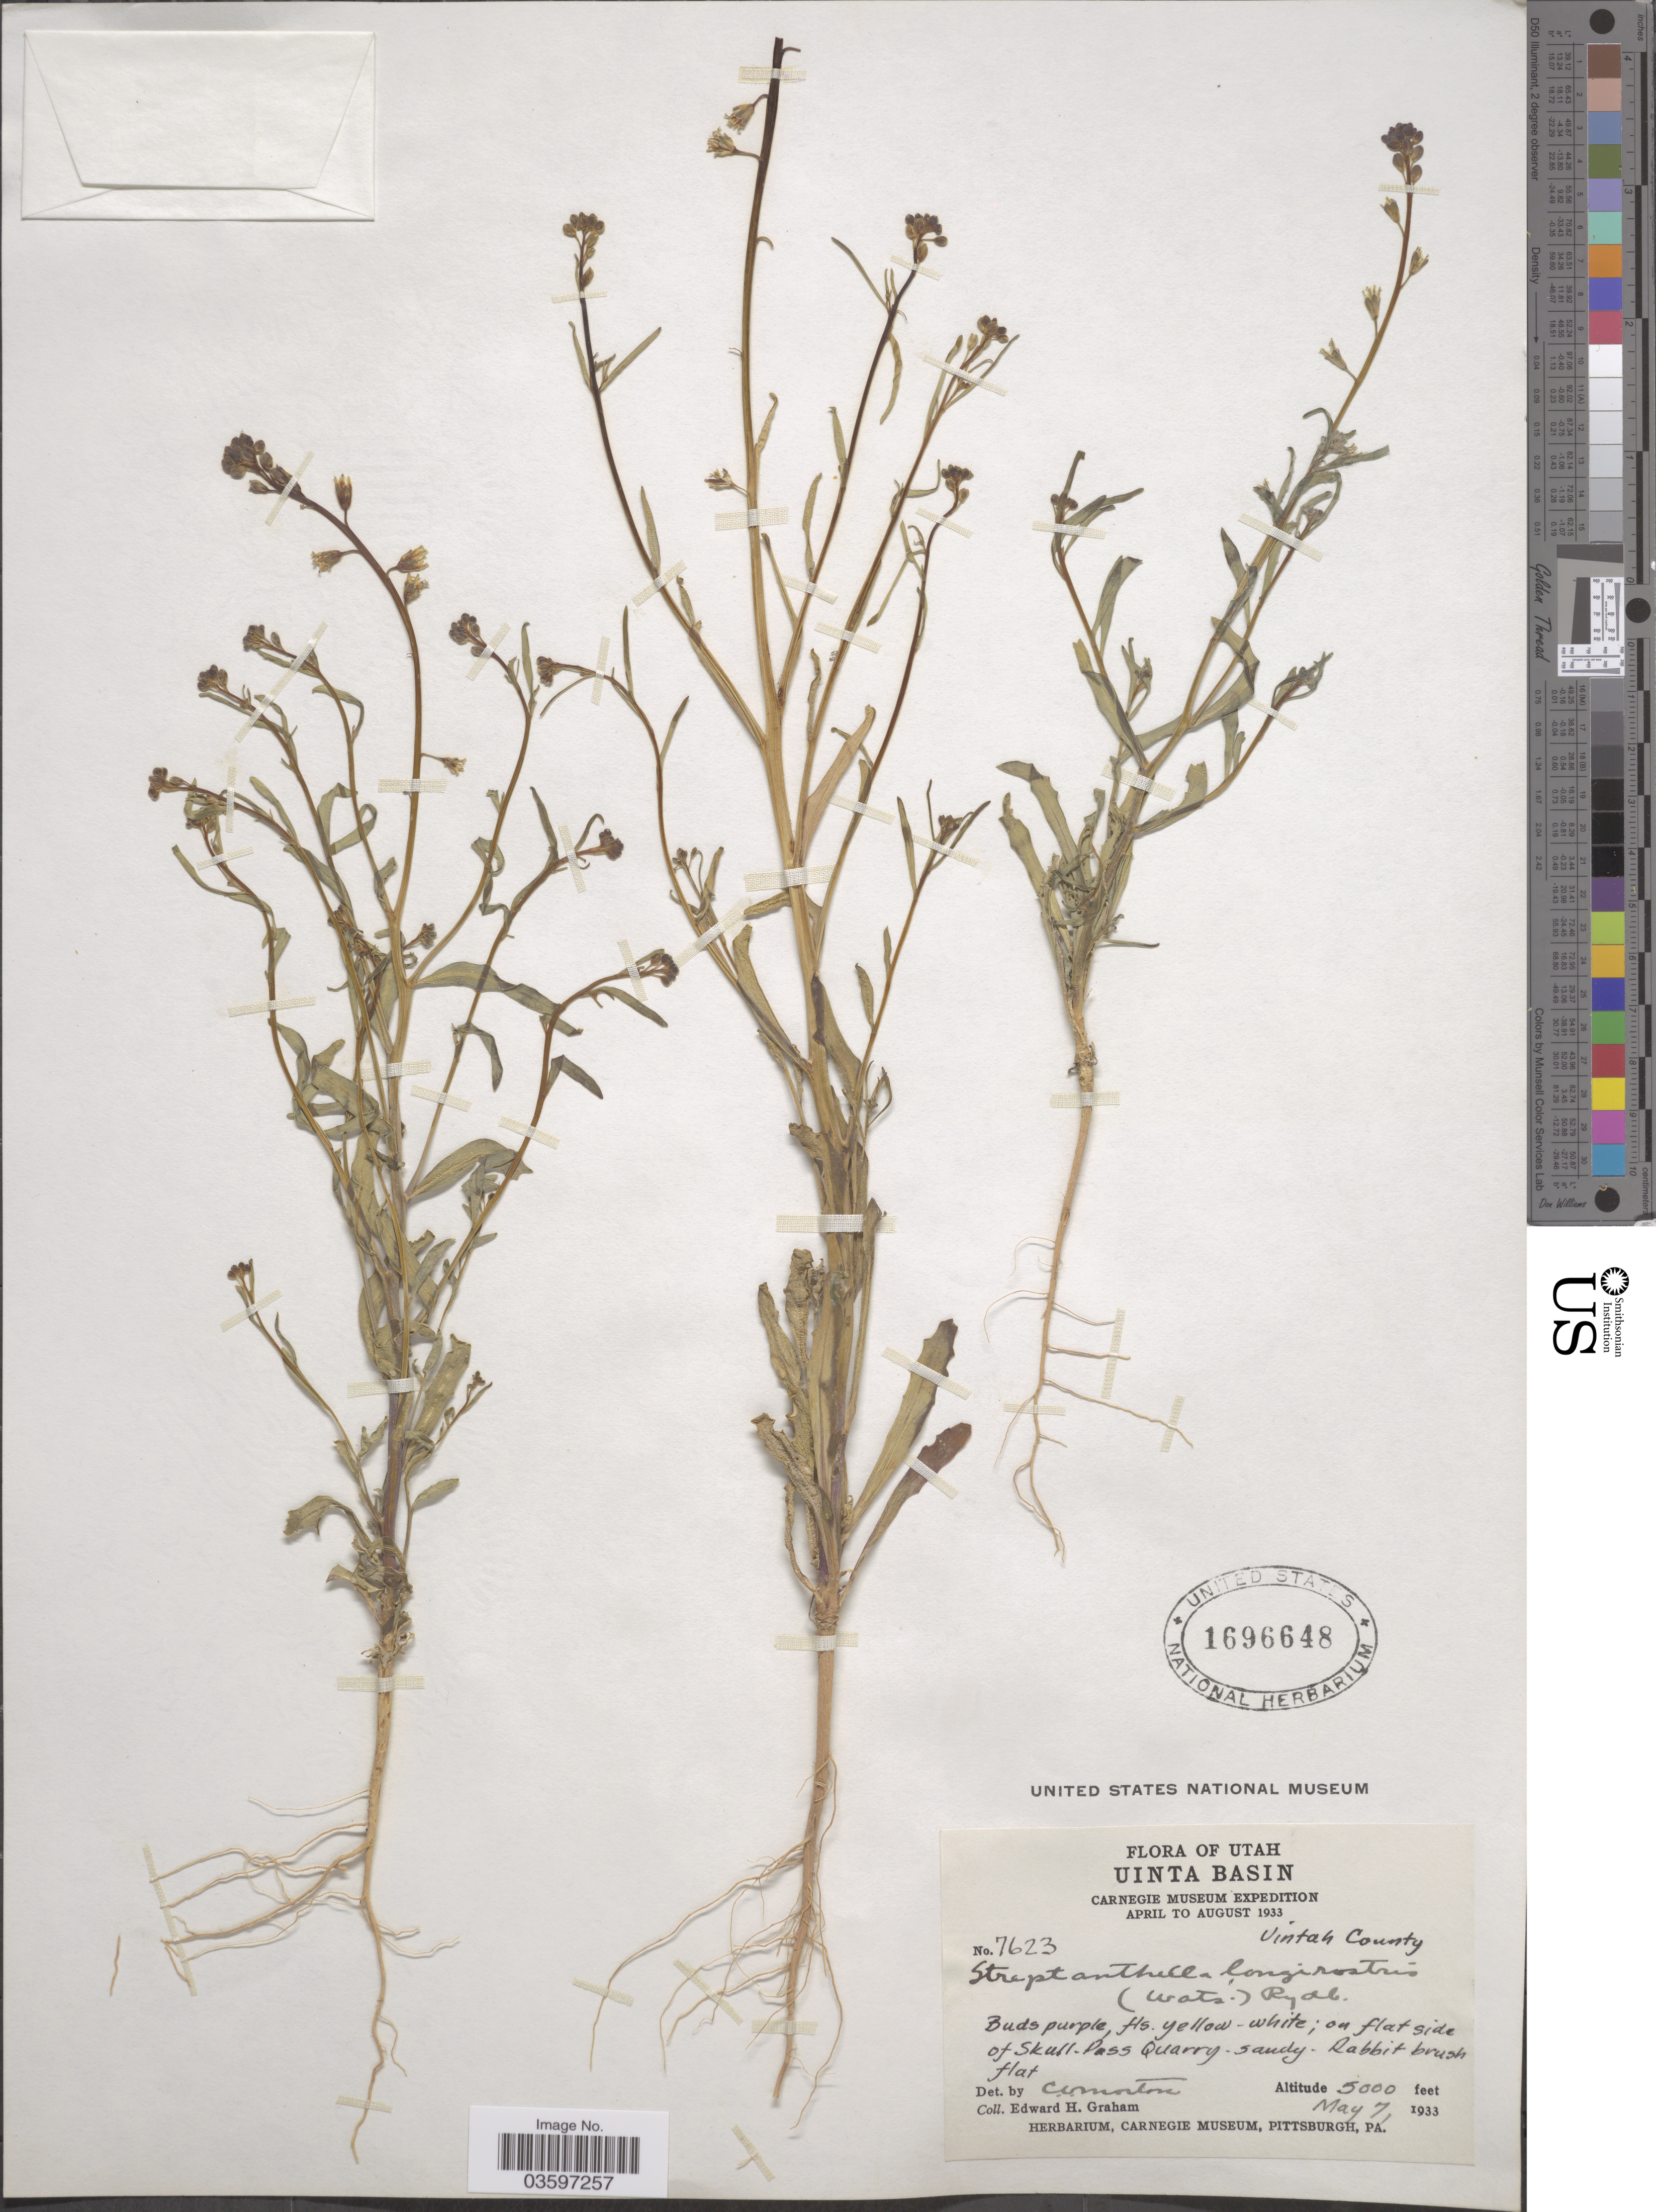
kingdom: Plantae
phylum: Tracheophyta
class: Magnoliopsida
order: Brassicales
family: Brassicaceae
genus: Streptanthella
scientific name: Streptanthella longirostris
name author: (S. Watson) Rydb.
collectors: E. H. Graham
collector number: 7623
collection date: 1933-05-07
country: United States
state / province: Utah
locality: Uinta Basin. On flat side of Skull-Pass Quarry-sandy- Rabbit brush flat. [unsure placement]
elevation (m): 1524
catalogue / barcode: US 1696648